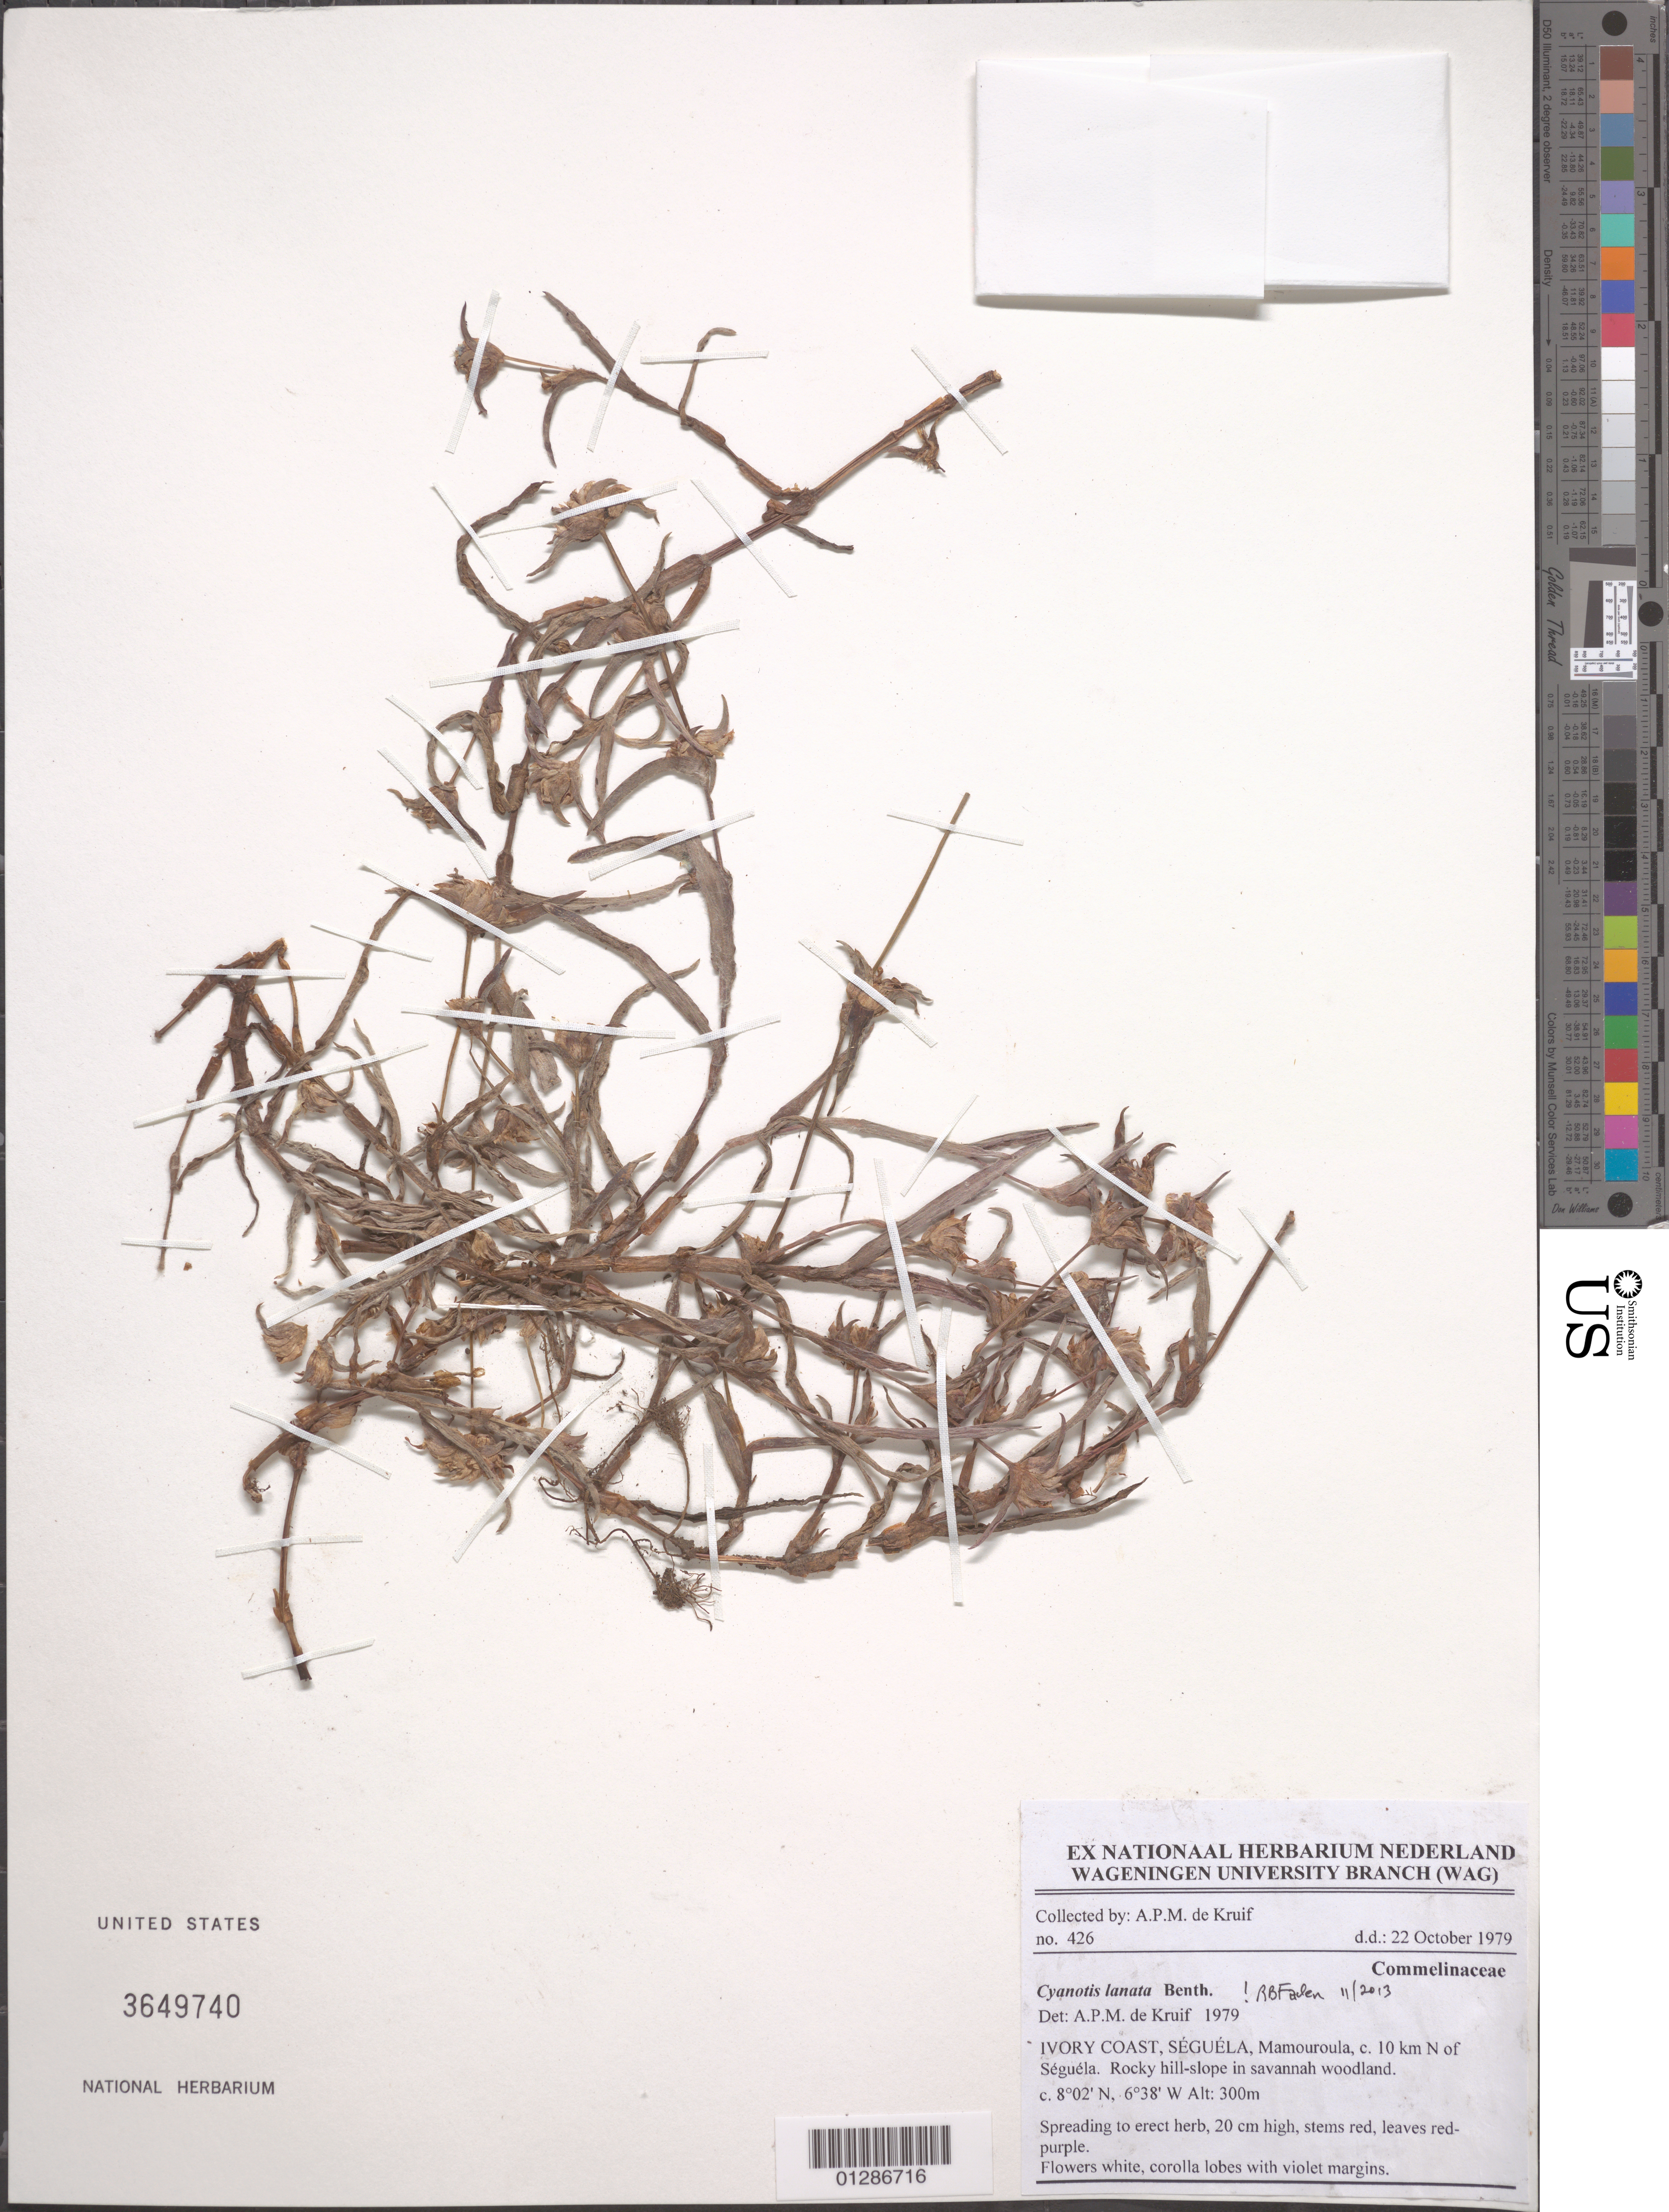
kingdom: Plantae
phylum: Tracheophyta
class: Liliopsida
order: Commelinales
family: Commelinaceae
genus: Cyanotis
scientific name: Cyanotis lanata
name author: Benth.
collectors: A. P. de Kruif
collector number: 426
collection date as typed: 22 oct 1979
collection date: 1979-10-22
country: Ivory Coast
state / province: Woroba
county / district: Worodougou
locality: Mamouroula, c. 10 km N of Seguela.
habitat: Spreading to erect herb.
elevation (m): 300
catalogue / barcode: US 3649740